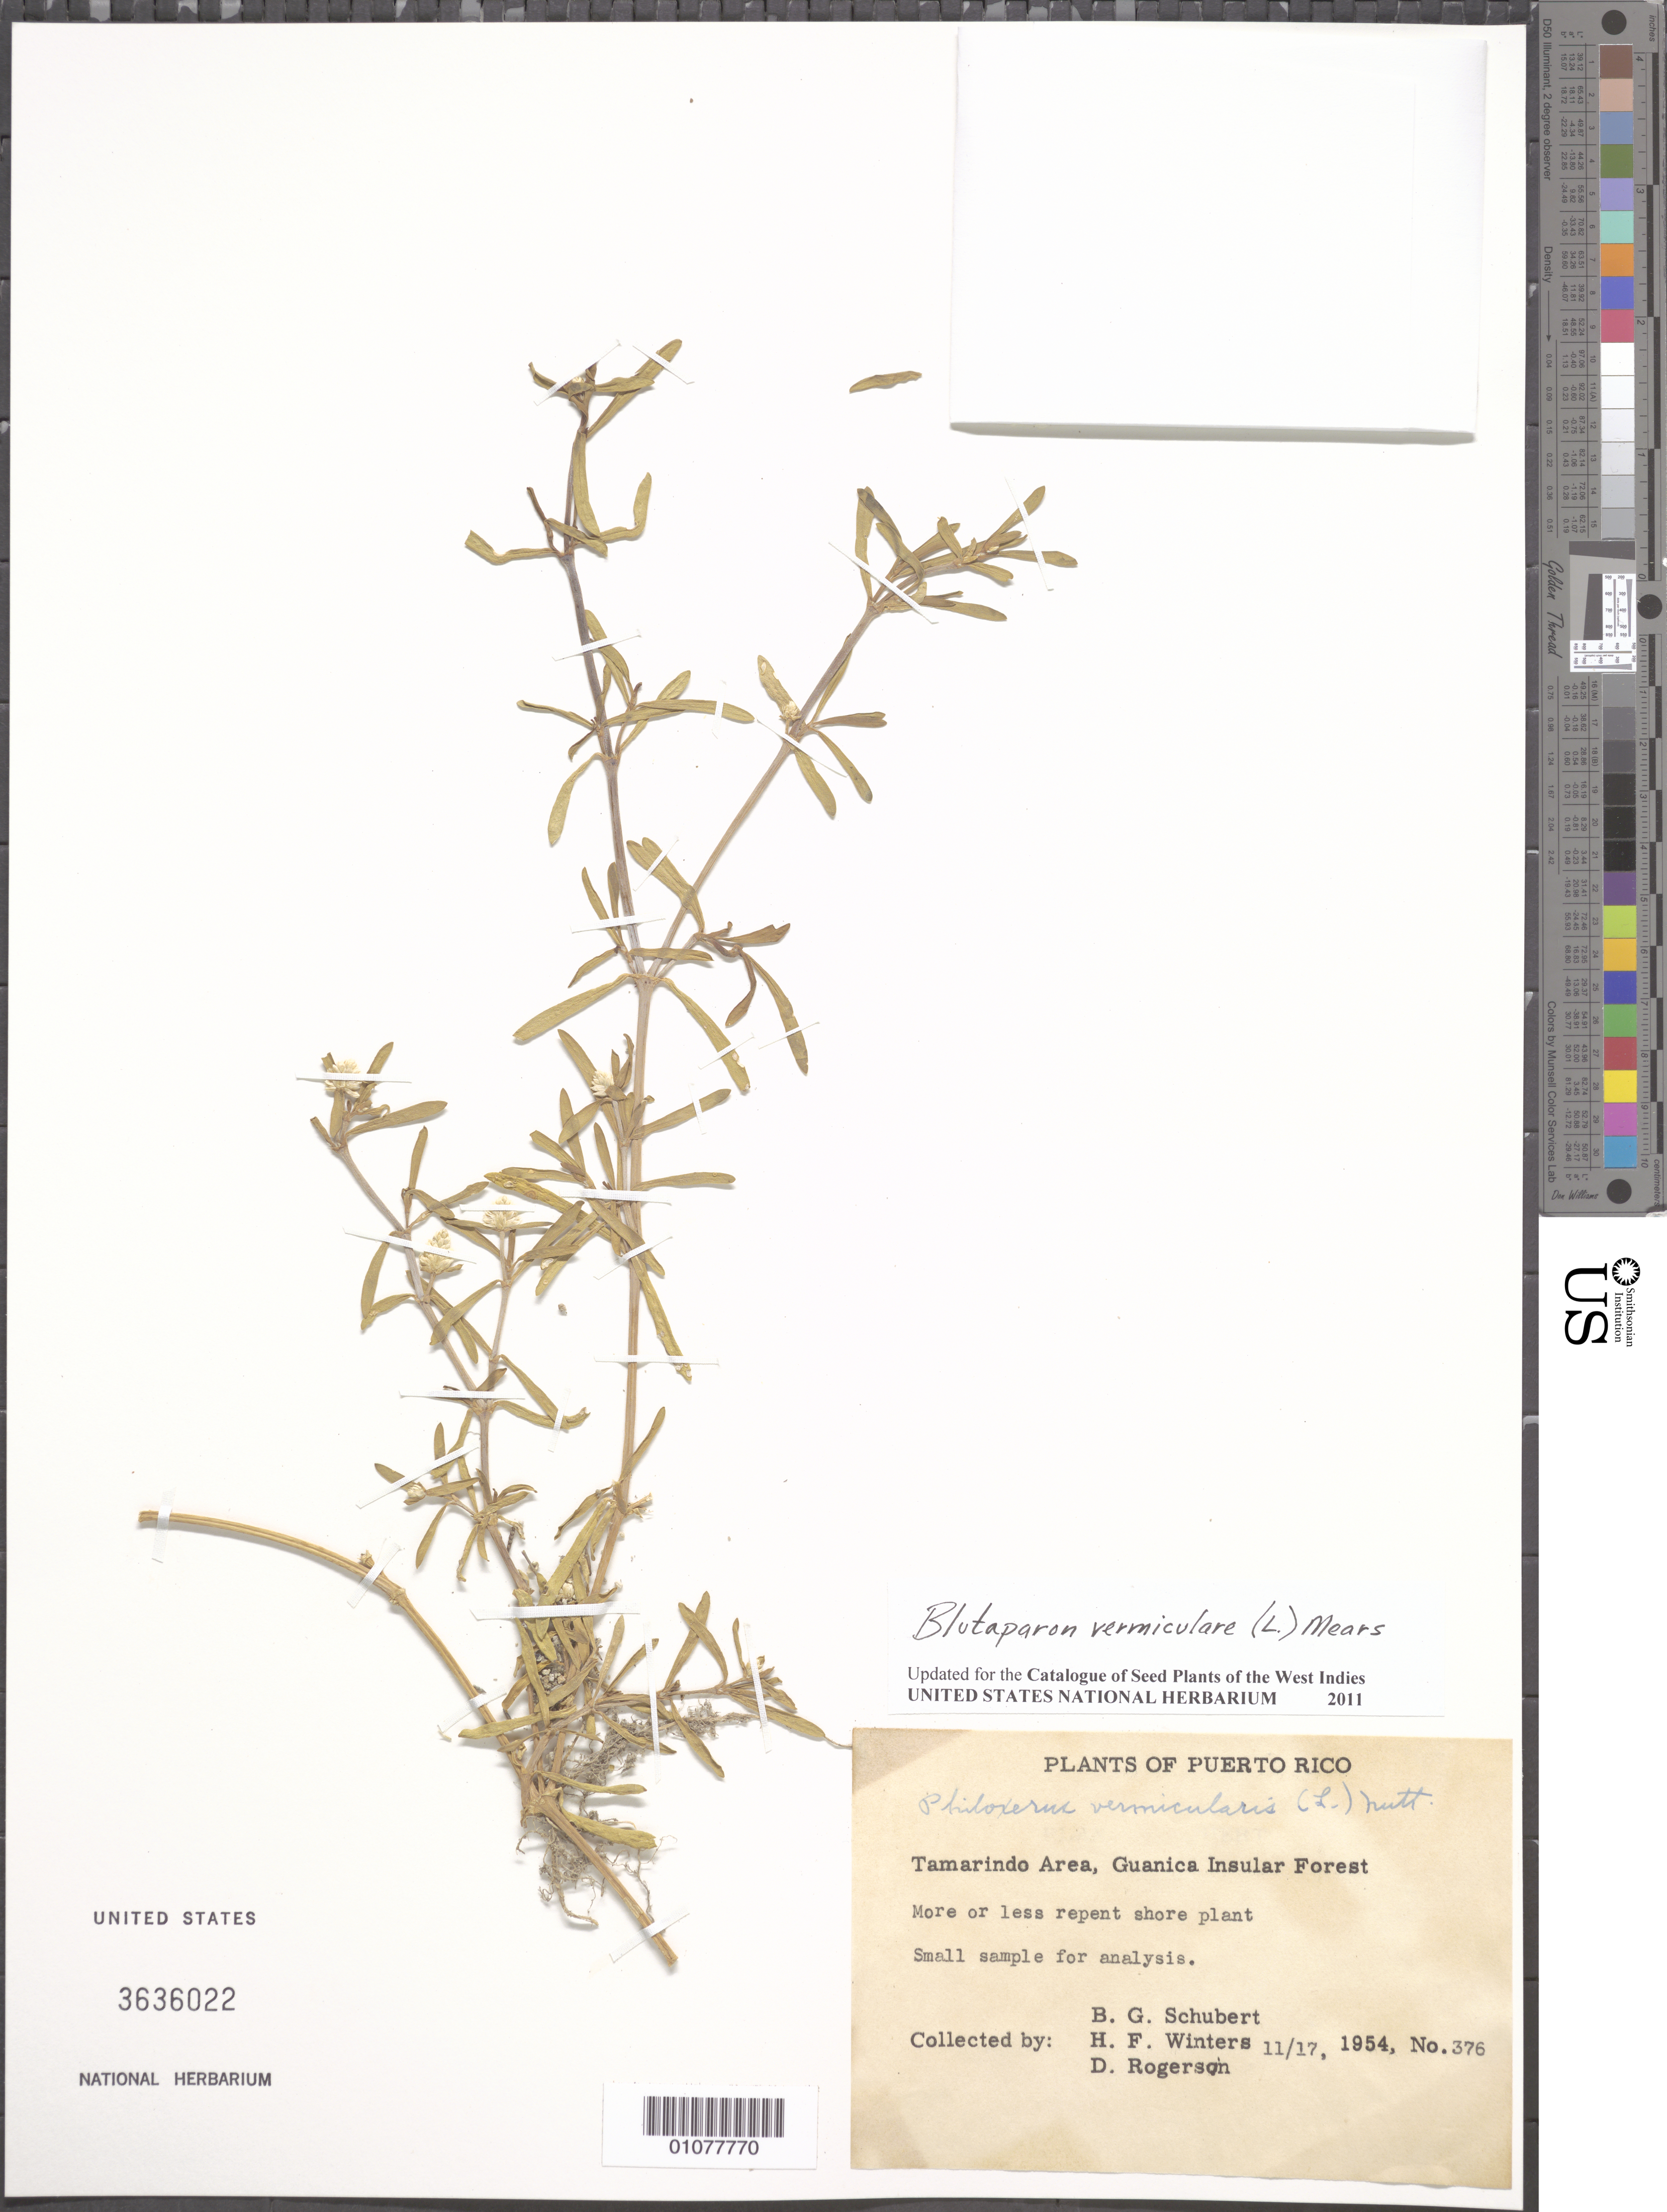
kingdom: Plantae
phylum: Tracheophyta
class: Magnoliopsida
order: Caryophyllales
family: Amaranthaceae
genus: Gomphrena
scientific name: Gomphrena vermicularis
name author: L.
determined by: Strong, Mark T., (BOT), Smithsonian Institution - National Museum of Natural History (UNITED STATES)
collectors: B. Schubert, H. Winters & D. Rogerson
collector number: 376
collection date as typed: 17 Nov 1954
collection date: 1954-11-17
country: Puerto Rico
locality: Tamarindo Area, Guanica Insular Forest.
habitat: More or less repent shore plant.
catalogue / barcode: US 3636022